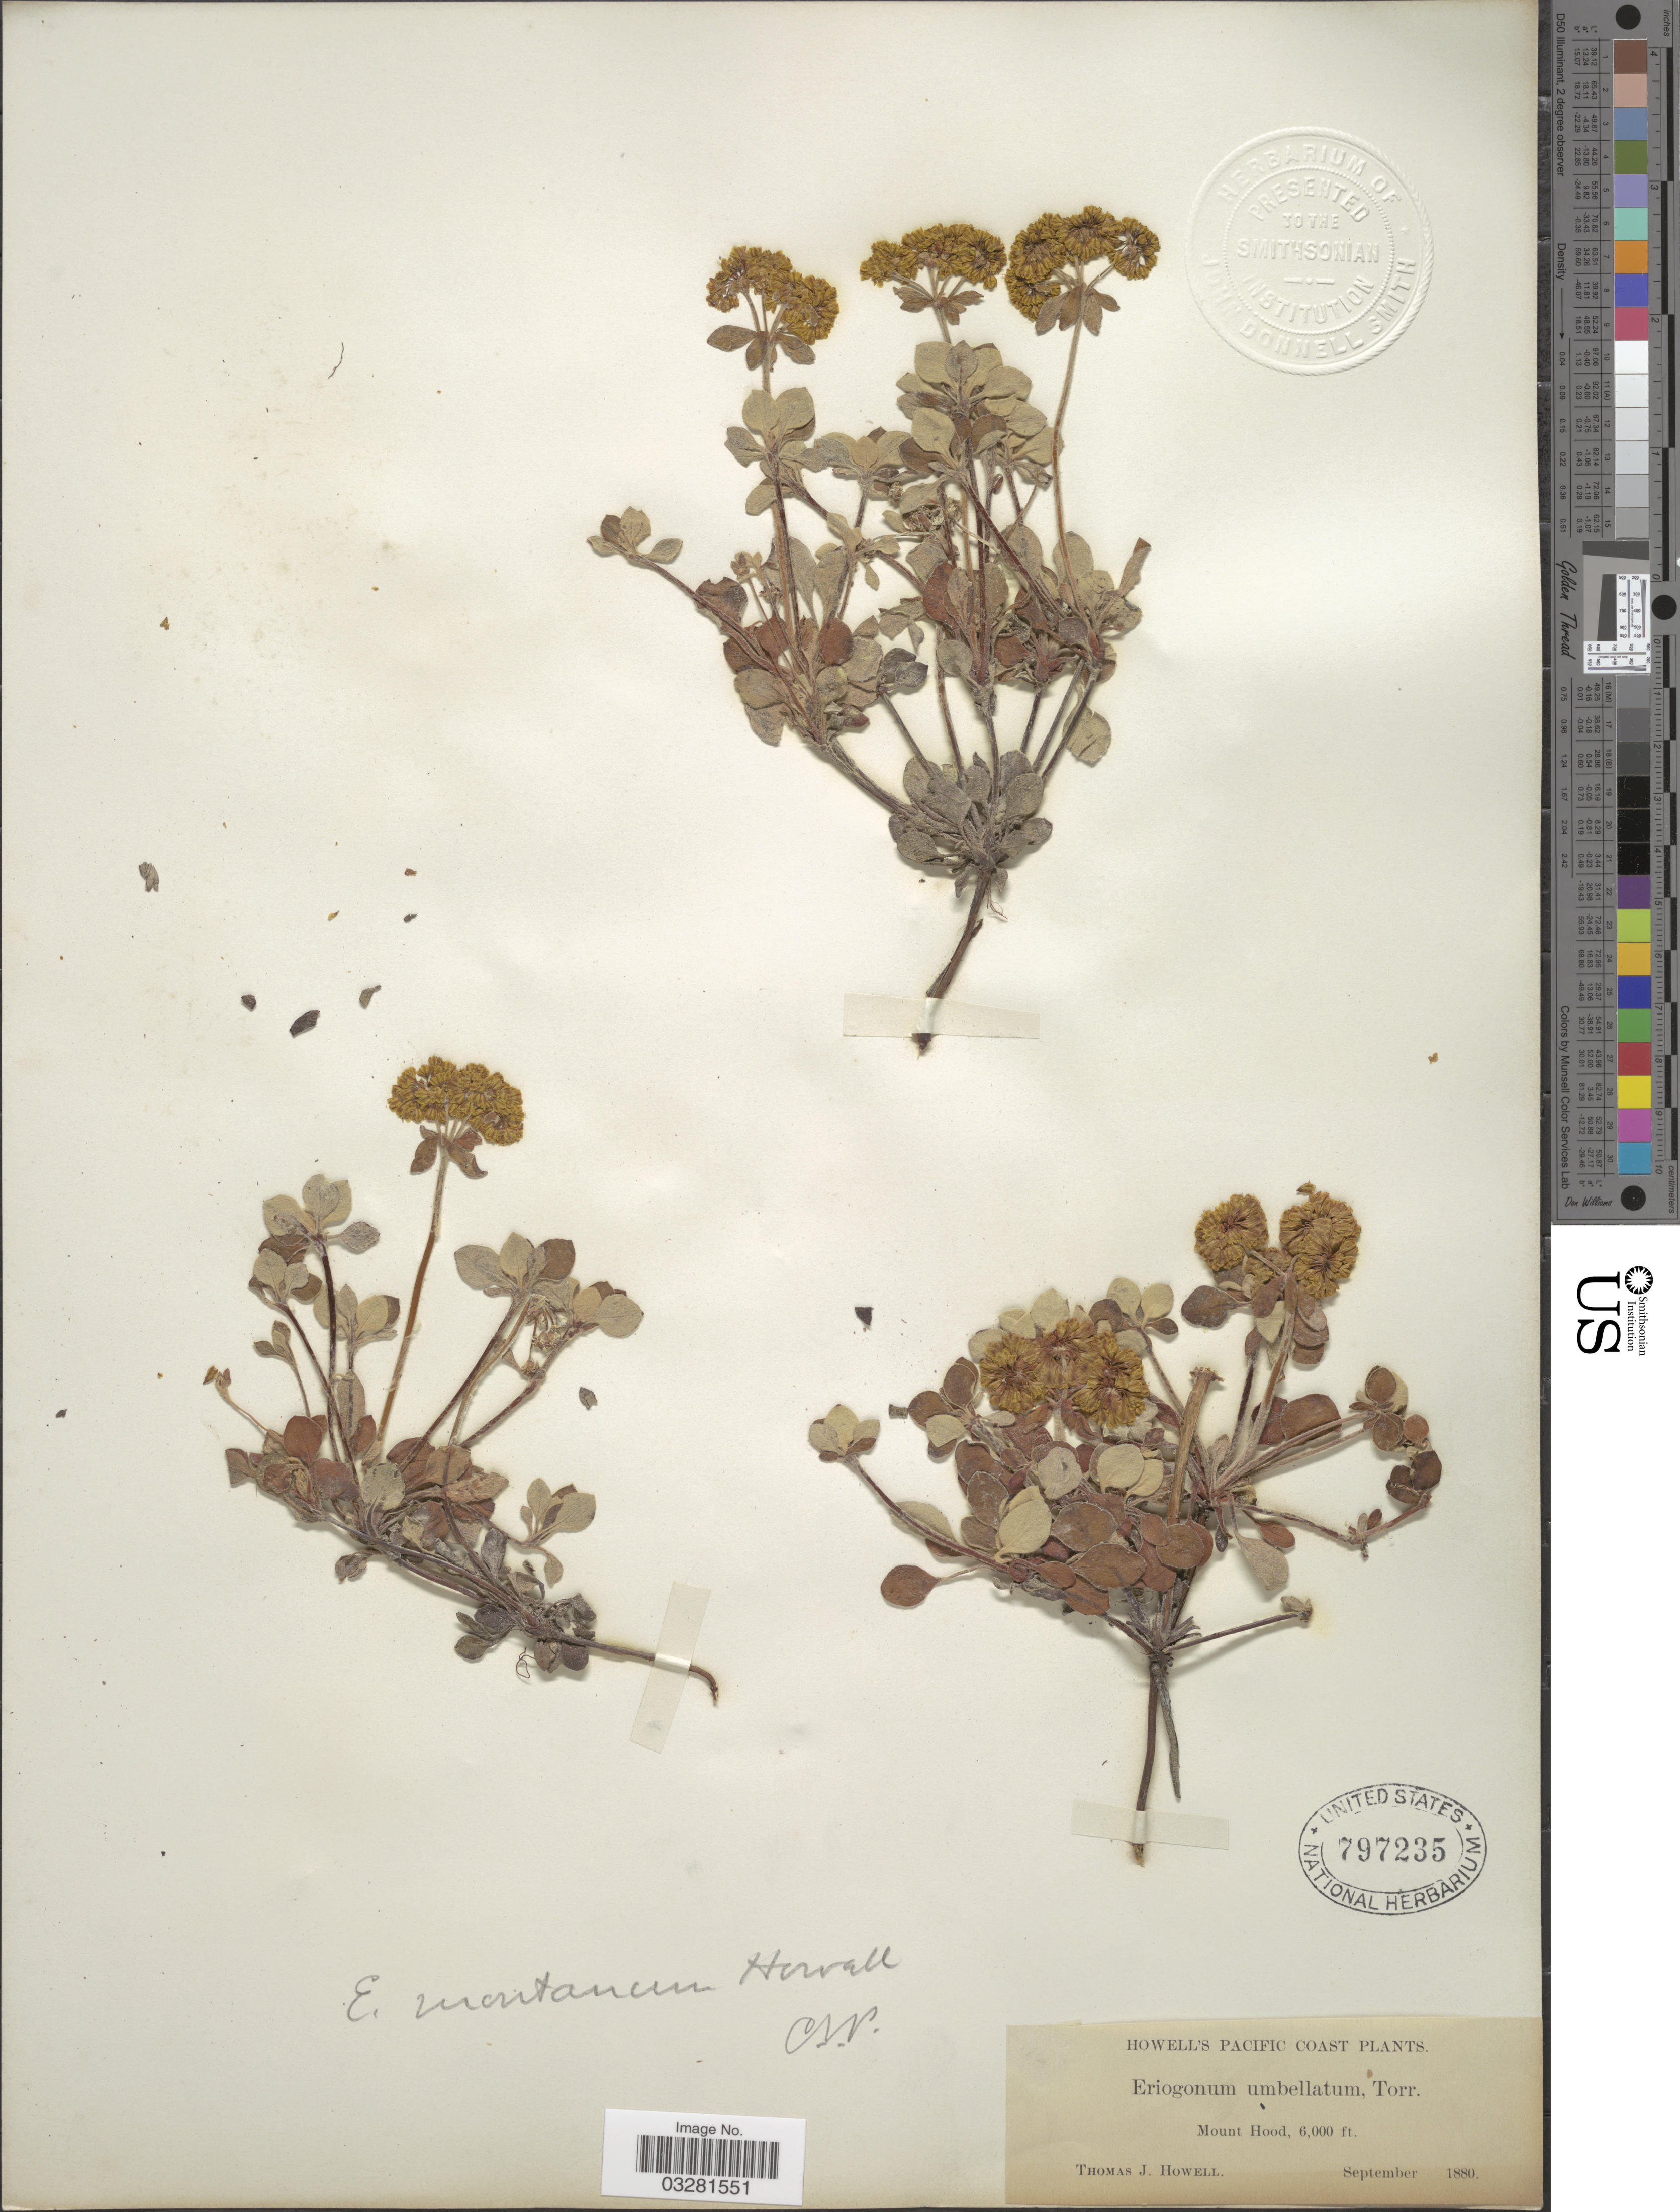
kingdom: Plantae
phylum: Tracheophyta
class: Magnoliopsida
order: Caryophyllales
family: Polygonaceae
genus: Eriogonum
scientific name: Eriogonum umbellatum var. haussknechtii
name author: (Dammer) M.E. Jones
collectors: T. J. Howell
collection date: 1880-09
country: United States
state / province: Oregon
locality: Pacific Coast. Mount Hood.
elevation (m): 1829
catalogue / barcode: US 797235